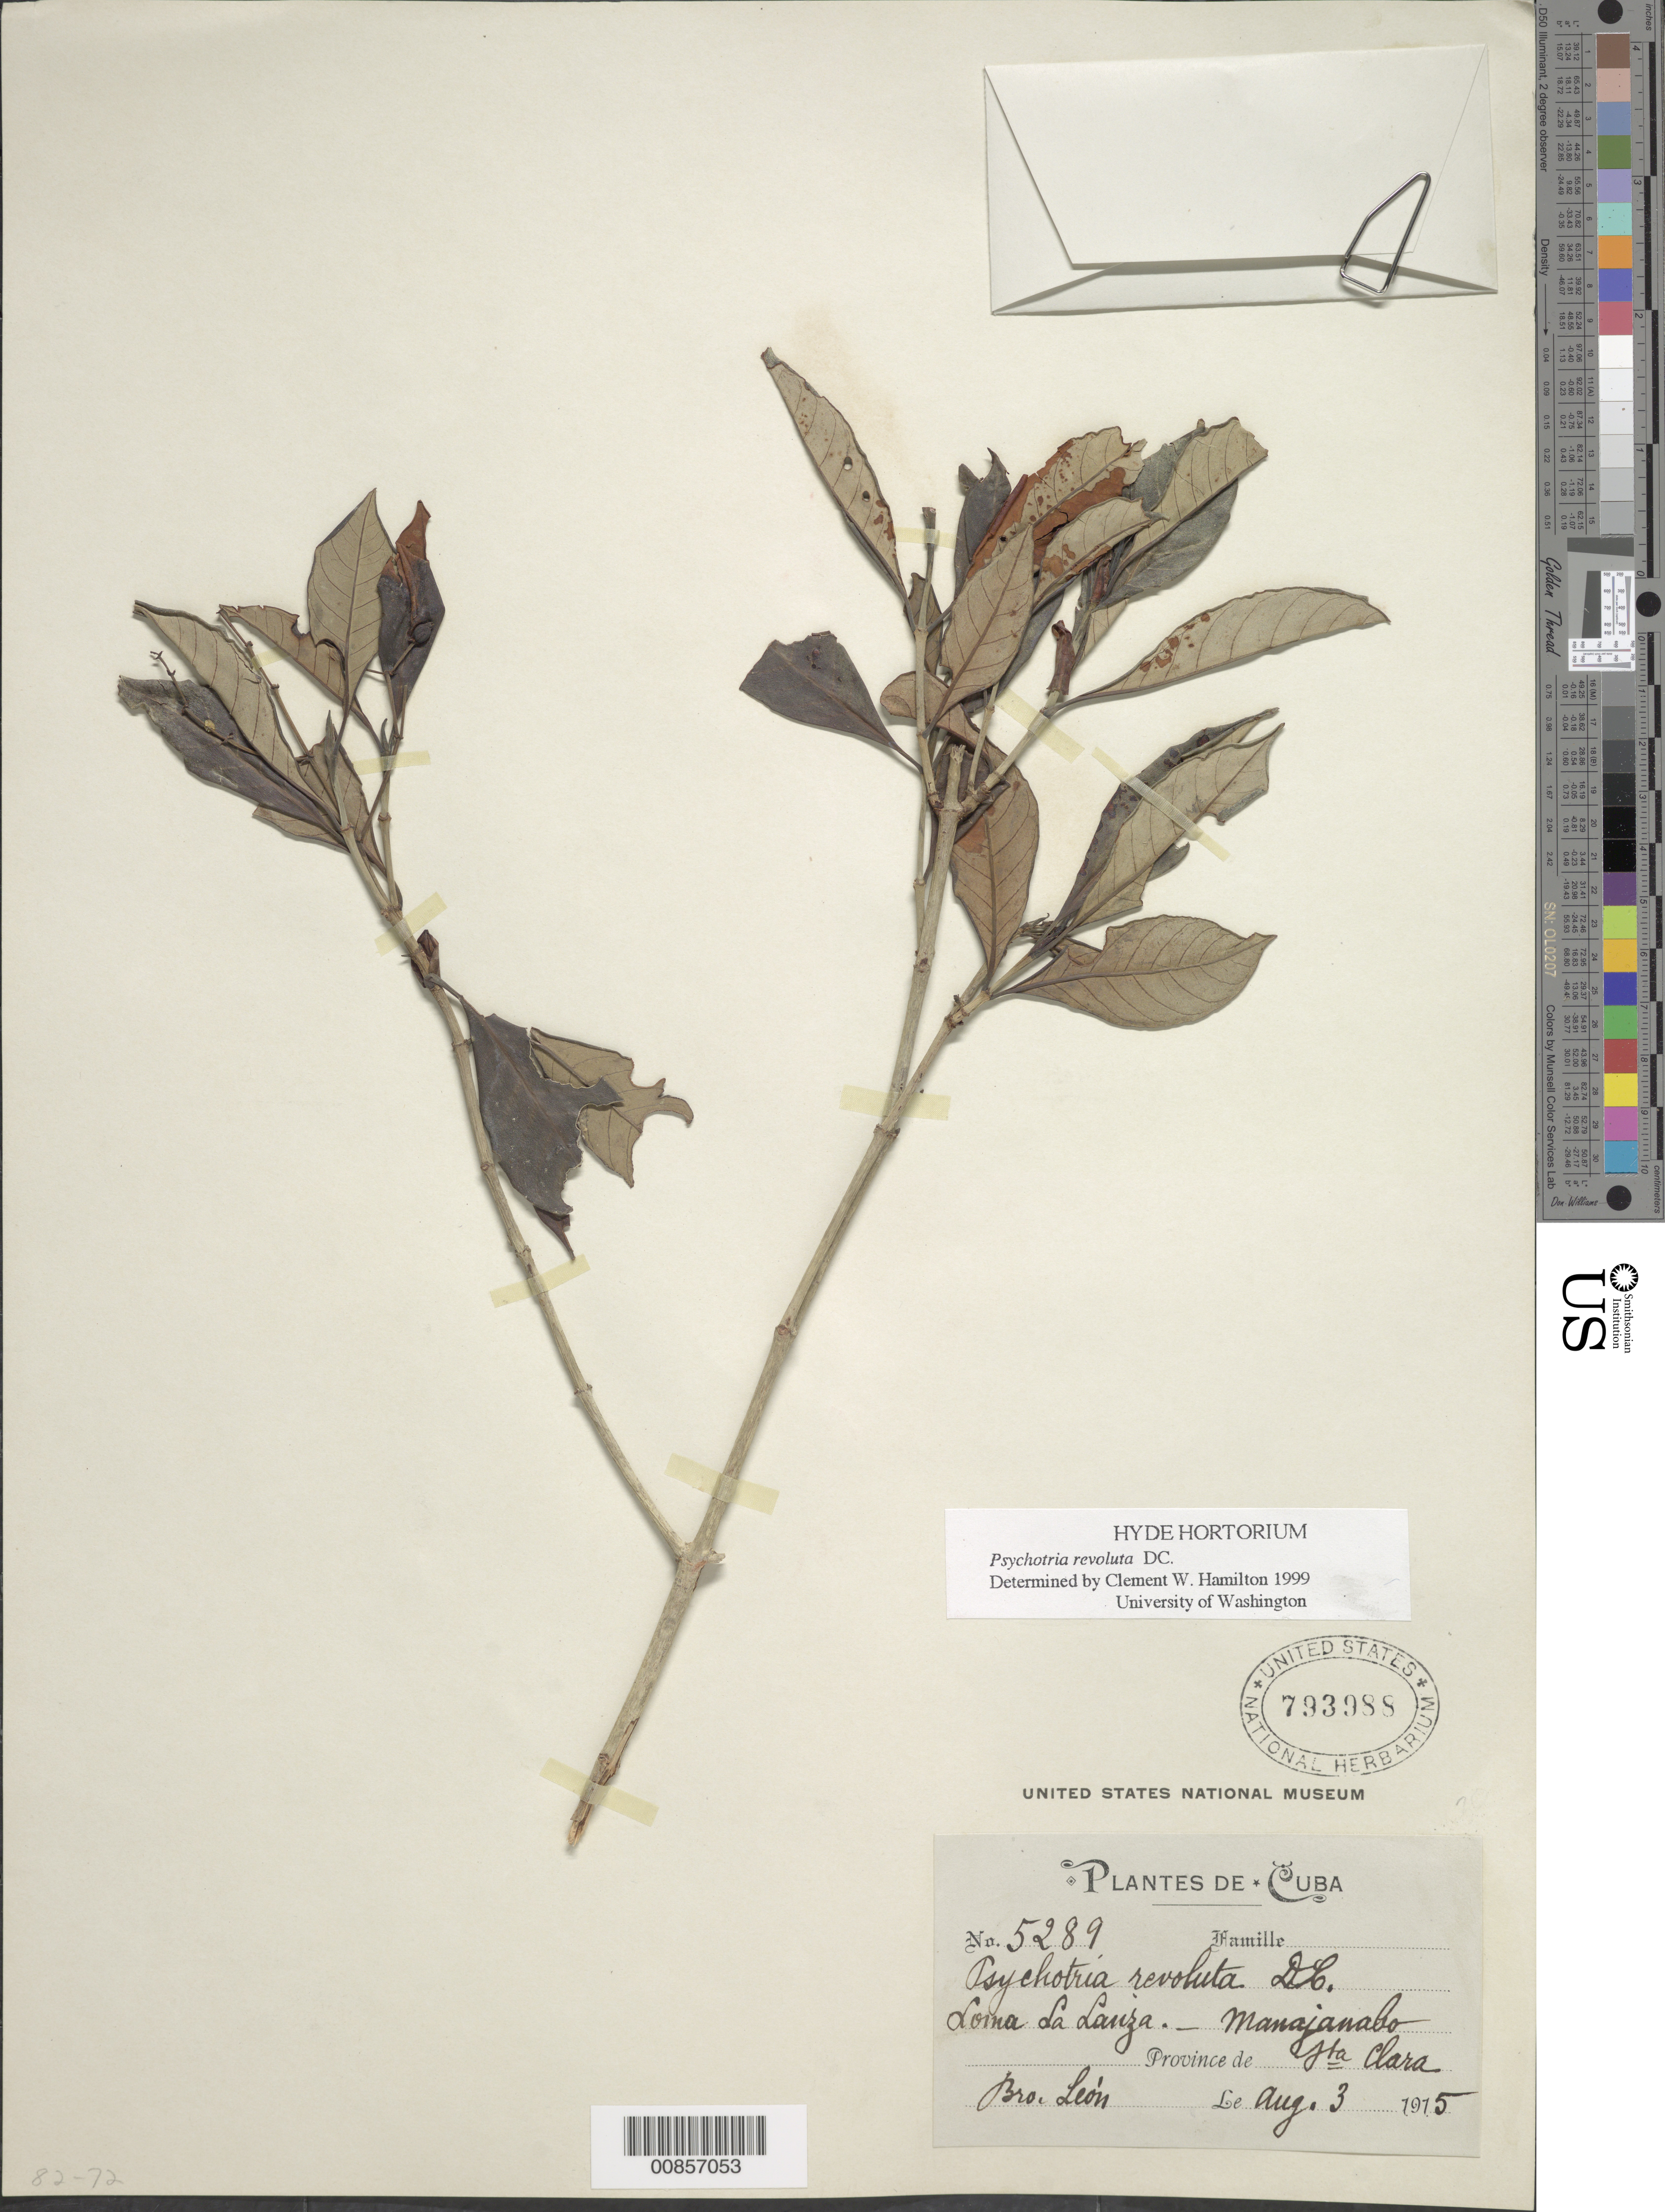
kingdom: Plantae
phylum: Tracheophyta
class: Magnoliopsida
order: Gentianales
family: Rubiaceae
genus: Psychotria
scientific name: Psychotria revoluta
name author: DC.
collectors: Bro. León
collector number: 5289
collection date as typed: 03 Aug 1915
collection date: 1915-08-03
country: Cuba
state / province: Las Villas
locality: Loma La Lauza (sp?). Manajanabo.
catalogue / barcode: US 793988